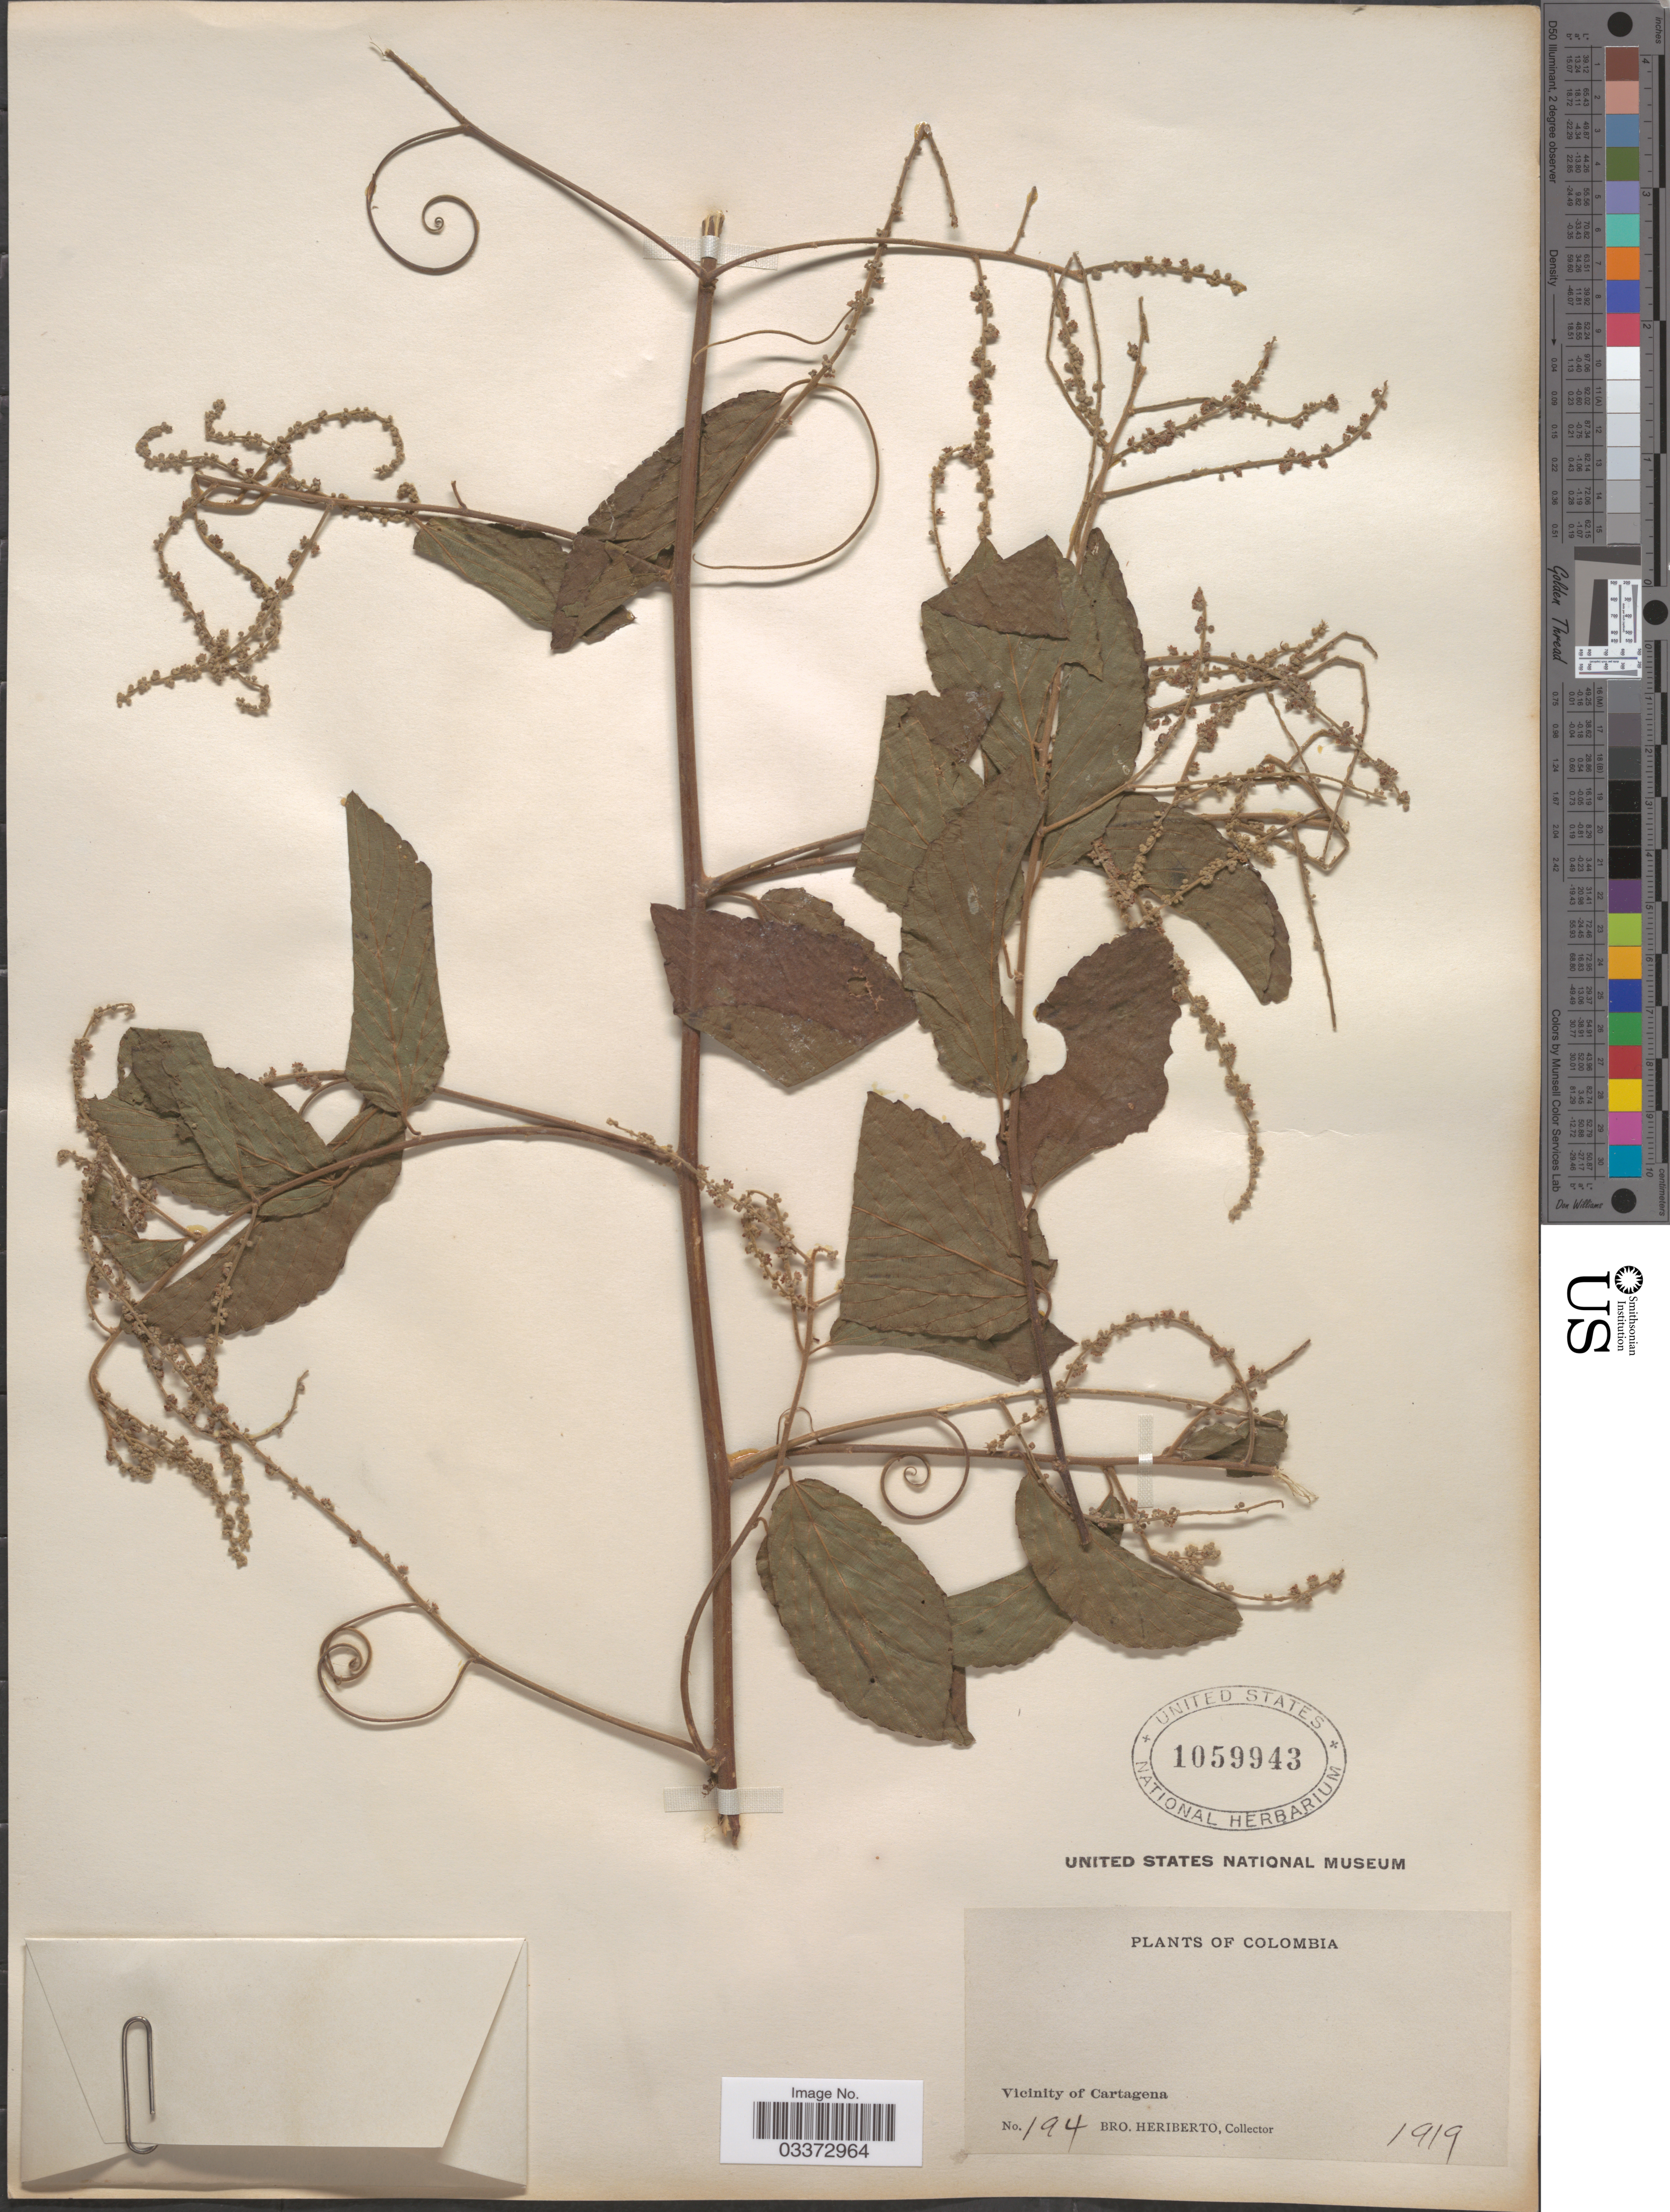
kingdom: Plantae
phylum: Tracheophyta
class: Magnoliopsida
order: Rosales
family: Rhamnaceae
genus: Gouania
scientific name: Gouania sp.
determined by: Figueira, Mauricio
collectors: B. Heriberto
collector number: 194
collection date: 1919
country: Colombia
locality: Vicinity of Cartagena.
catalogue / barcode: US 1059943